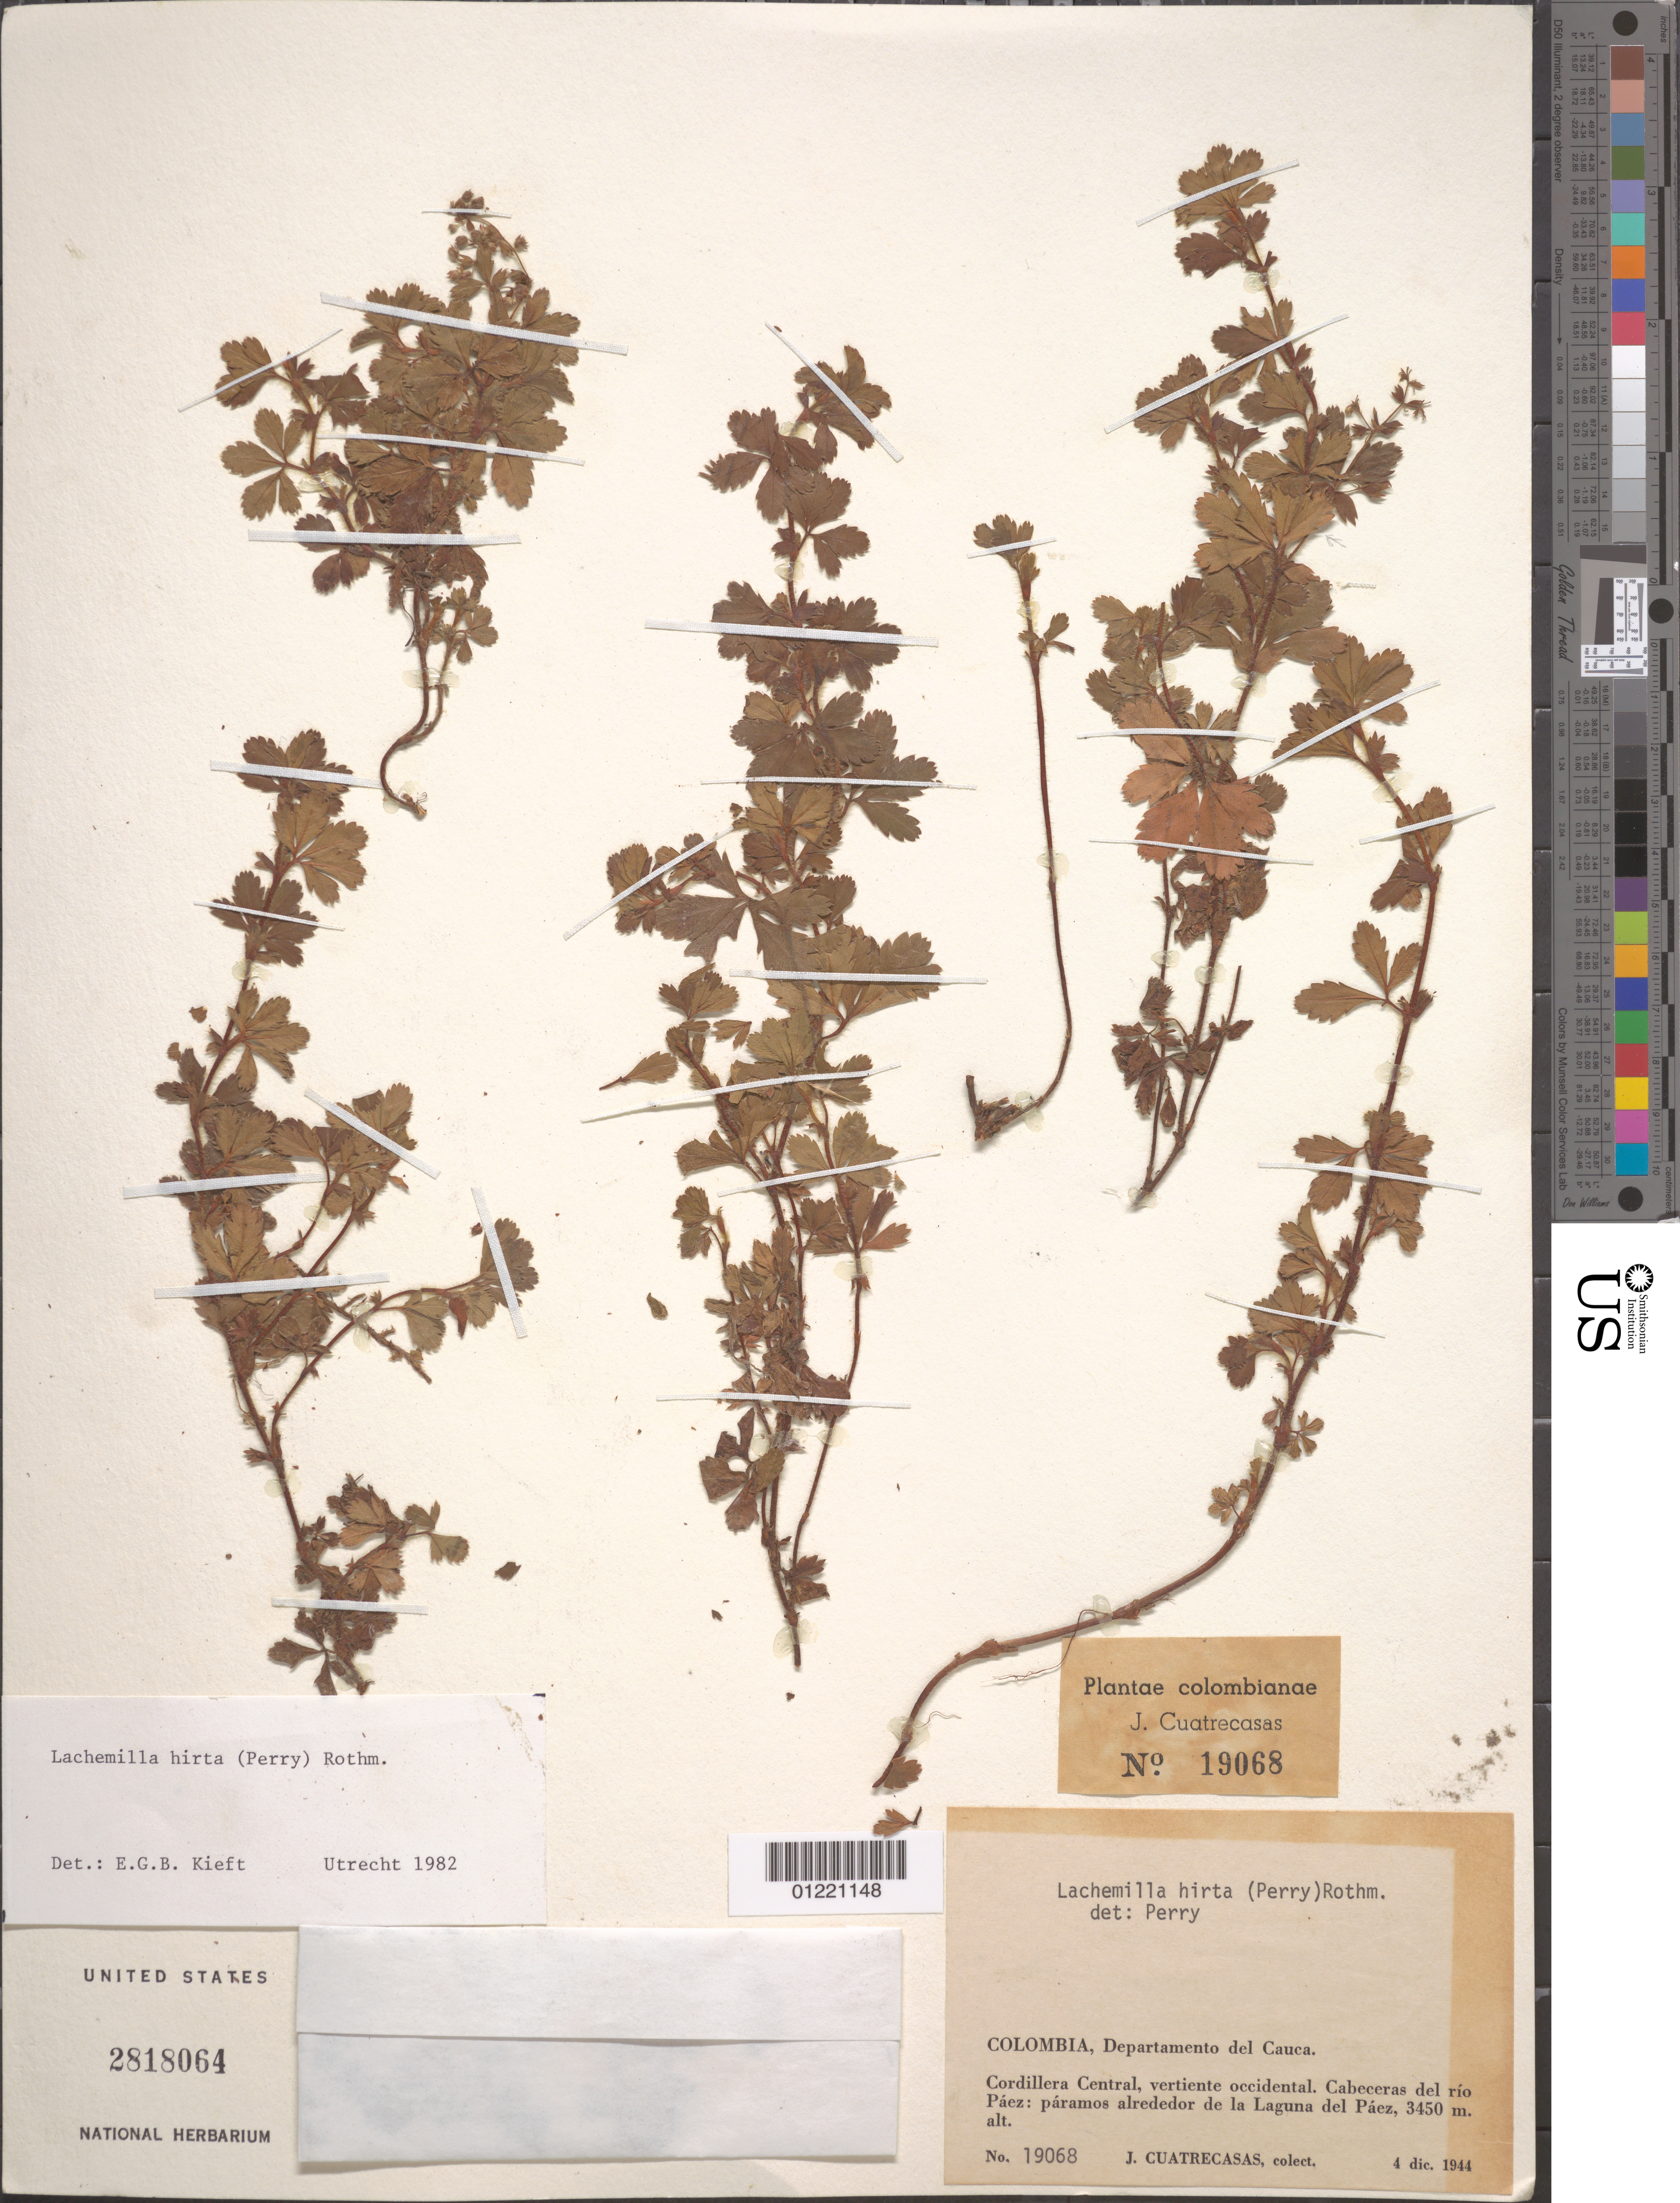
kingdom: Plantae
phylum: Tracheophyta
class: Magnoliopsida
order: Rosales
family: Rosaceae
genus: Lachemilla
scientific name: Lachemilla hirta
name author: (L.M. Perry) Rothm.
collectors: J. Cuatrecasas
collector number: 19068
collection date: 1944-12-04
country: Colombia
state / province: Cauca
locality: Cordillera Central, vertiente occidental. Cabeceras del rio Paez: paramos alrededor de la Laguna del Paez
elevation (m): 3450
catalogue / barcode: US 2818064